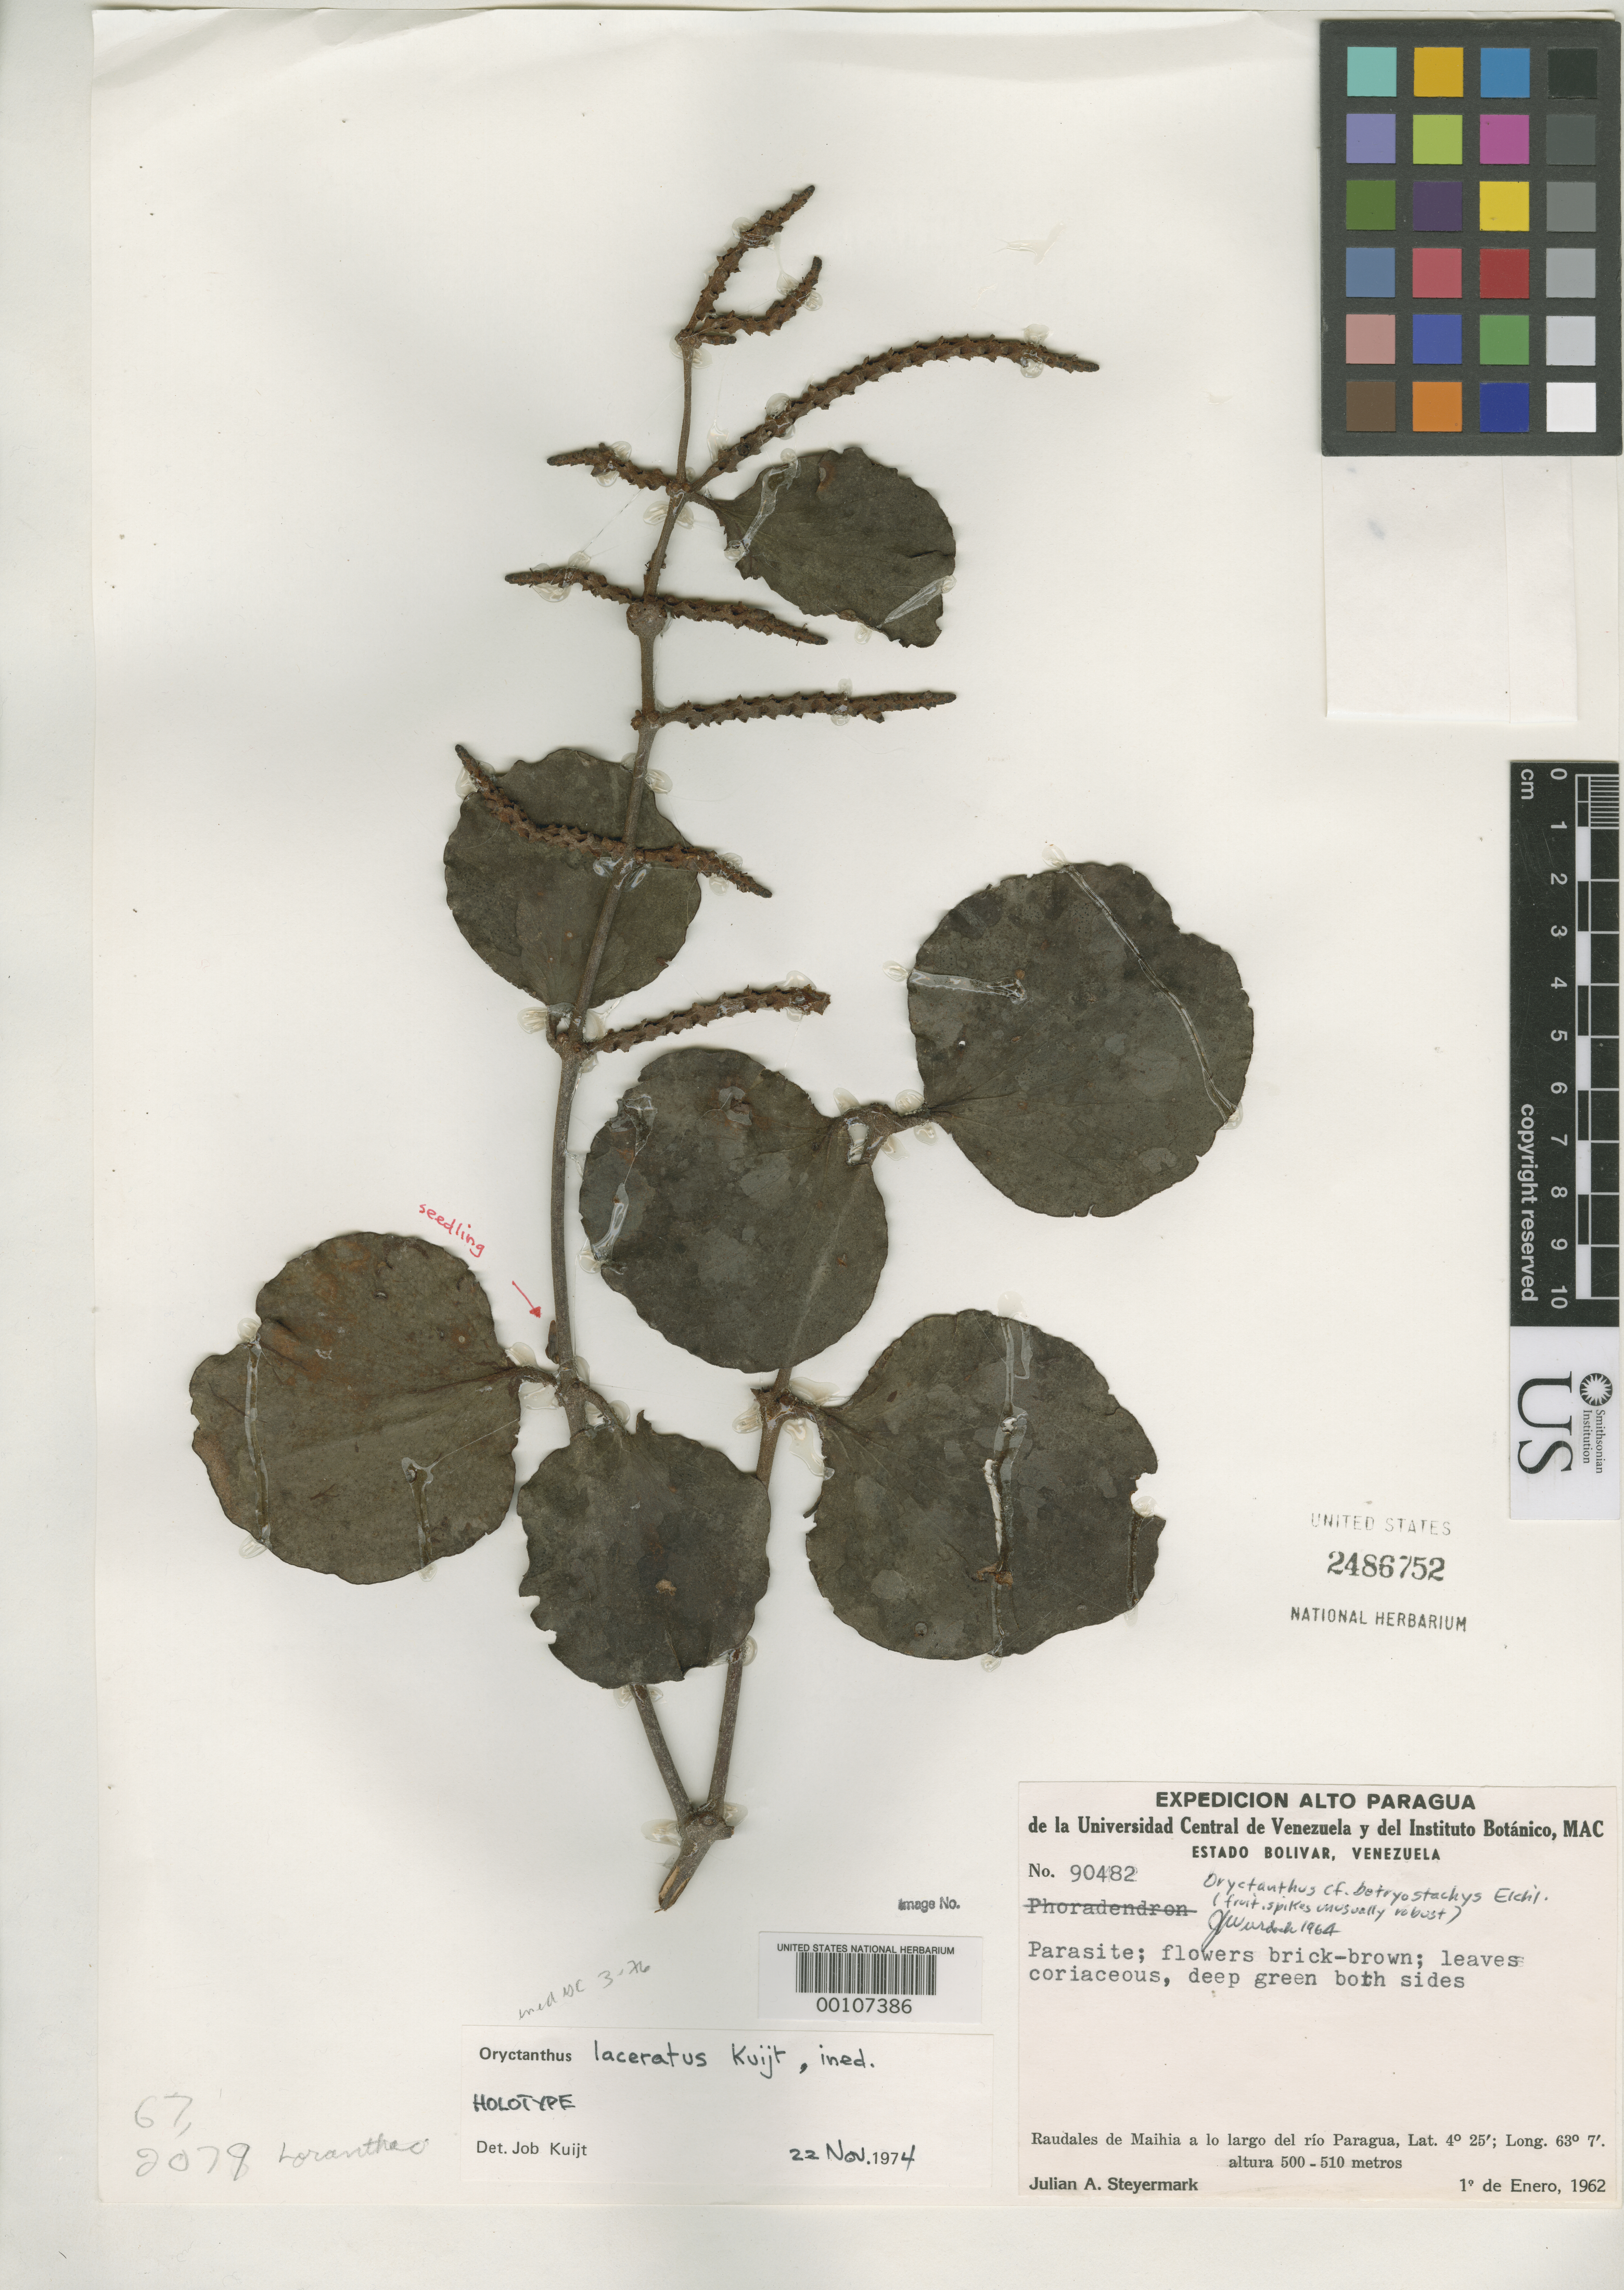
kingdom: Plantae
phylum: Tracheophyta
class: Magnoliopsida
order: Santalales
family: Loranthaceae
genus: Oryctanthus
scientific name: Oryctanthus laceratus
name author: Kuijt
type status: Holotype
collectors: J. Steyermark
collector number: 90482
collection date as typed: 01 Jan 1962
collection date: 1962-01-01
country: Venezuela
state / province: Bolivar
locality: Raudales de Maihis.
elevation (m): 500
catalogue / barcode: US 2486752